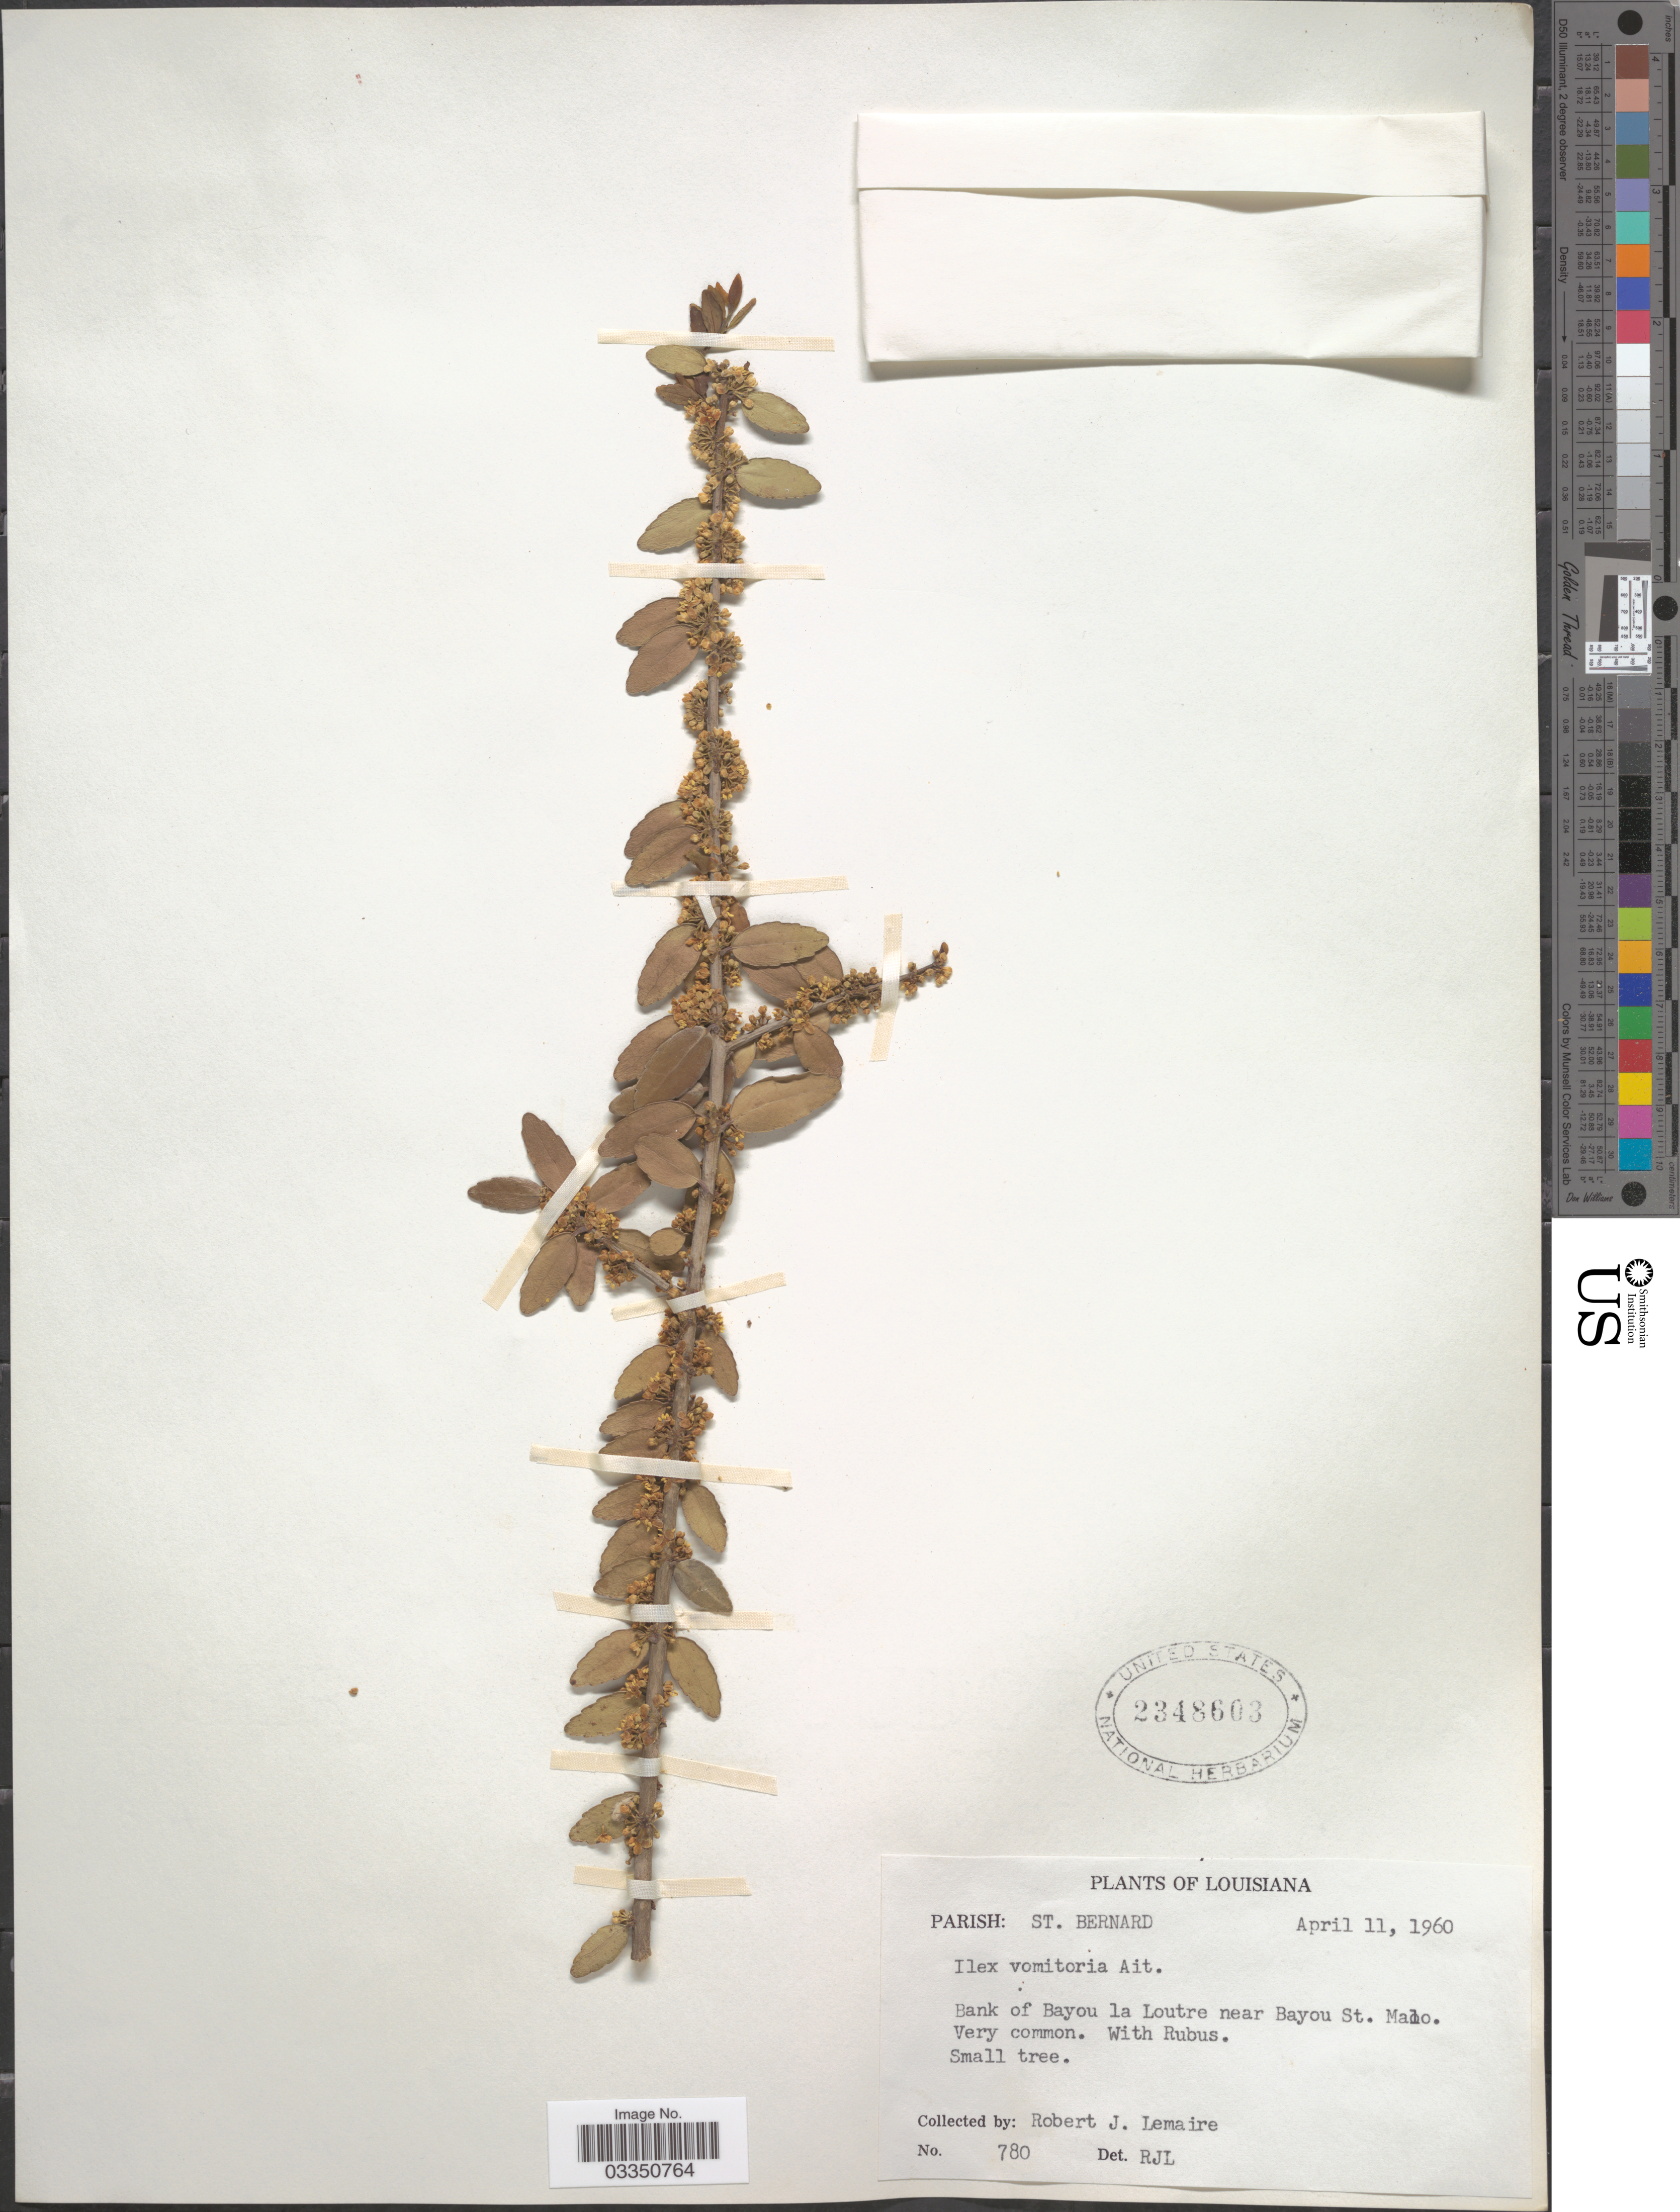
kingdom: Plantae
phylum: Tracheophyta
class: Magnoliopsida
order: Aquifoliales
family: Aquifoliaceae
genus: Ilex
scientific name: Ilex vomitoria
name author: Aiton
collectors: R. J. Lemaire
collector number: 780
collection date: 1960-04-11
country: United States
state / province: Louisiana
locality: Parish: St. Bernard. Bank of Bayou la Loutre near Bayou St. Malo.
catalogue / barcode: US 2348603